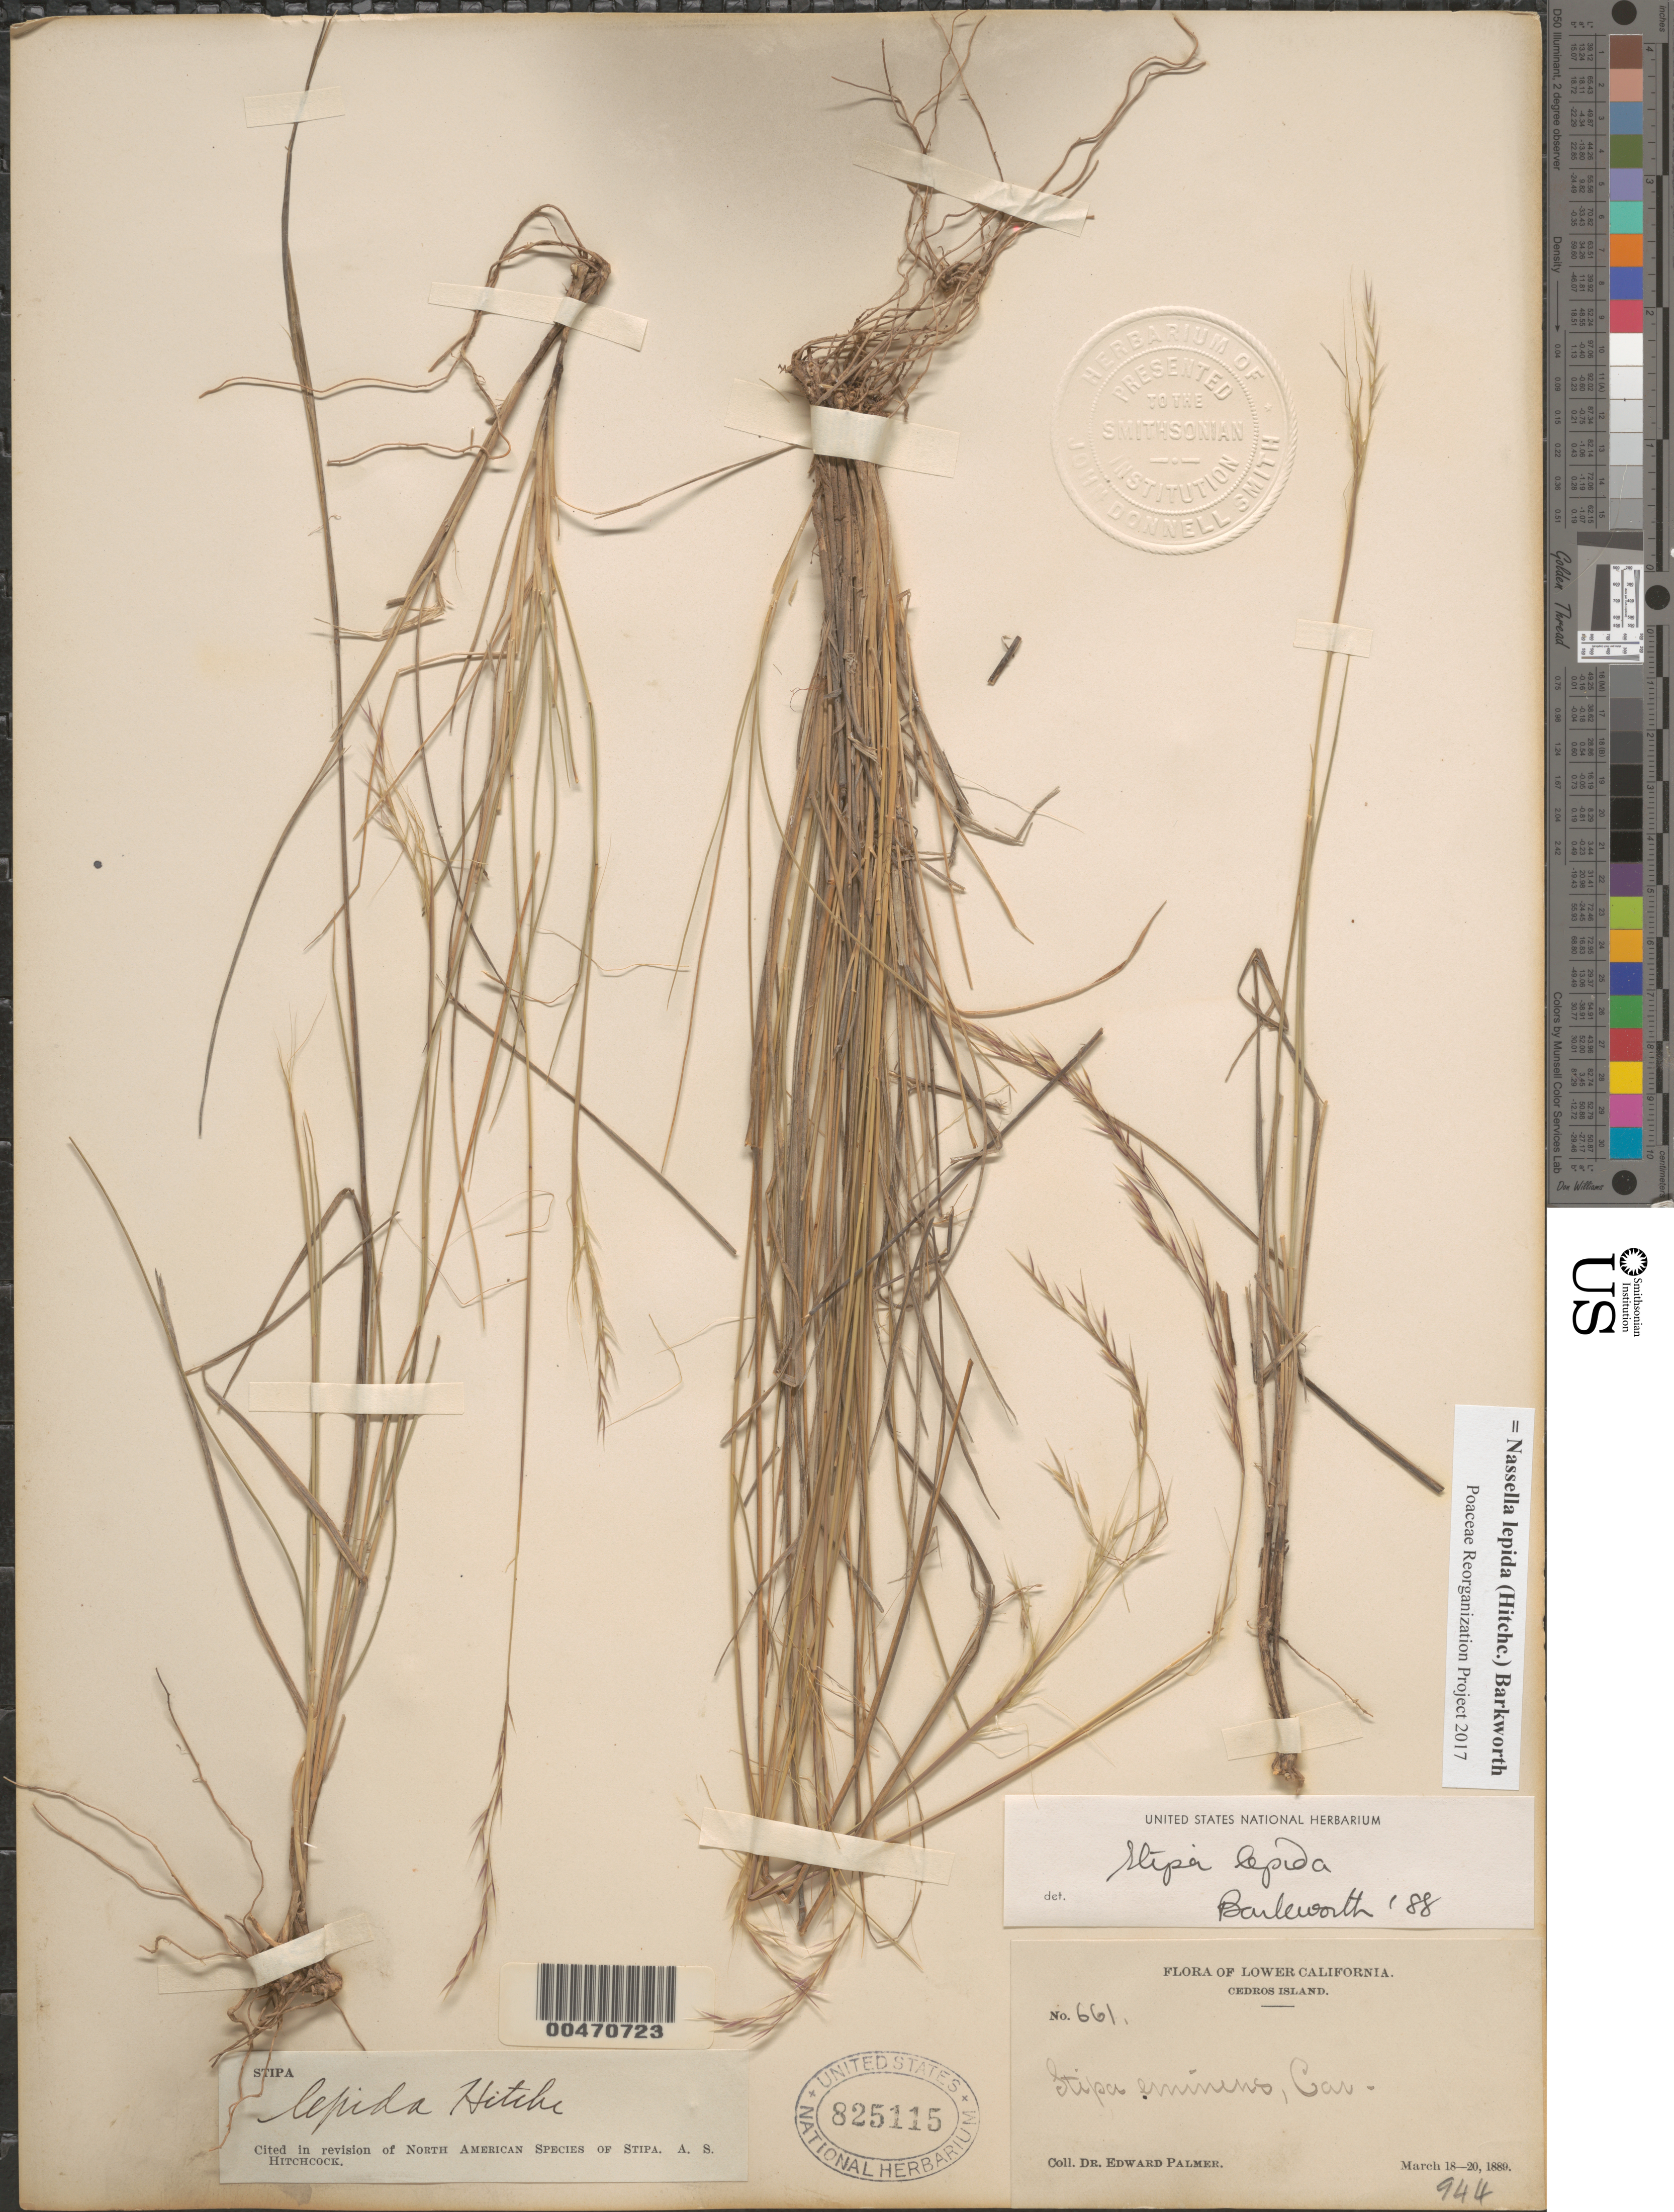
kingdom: Plantae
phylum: Tracheophyta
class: Liliopsida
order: Poales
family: Poaceae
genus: Nassella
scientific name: Nassella lepida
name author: (Hitchc.) Barkworth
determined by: Poaceae Reorganization Project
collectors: E. Palmer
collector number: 661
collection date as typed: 18 Mar 1889 to 20 Mar 1889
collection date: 1889-03-18/1889-03-20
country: Mexico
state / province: Baja California Norte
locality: Cedros Island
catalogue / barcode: US 825115